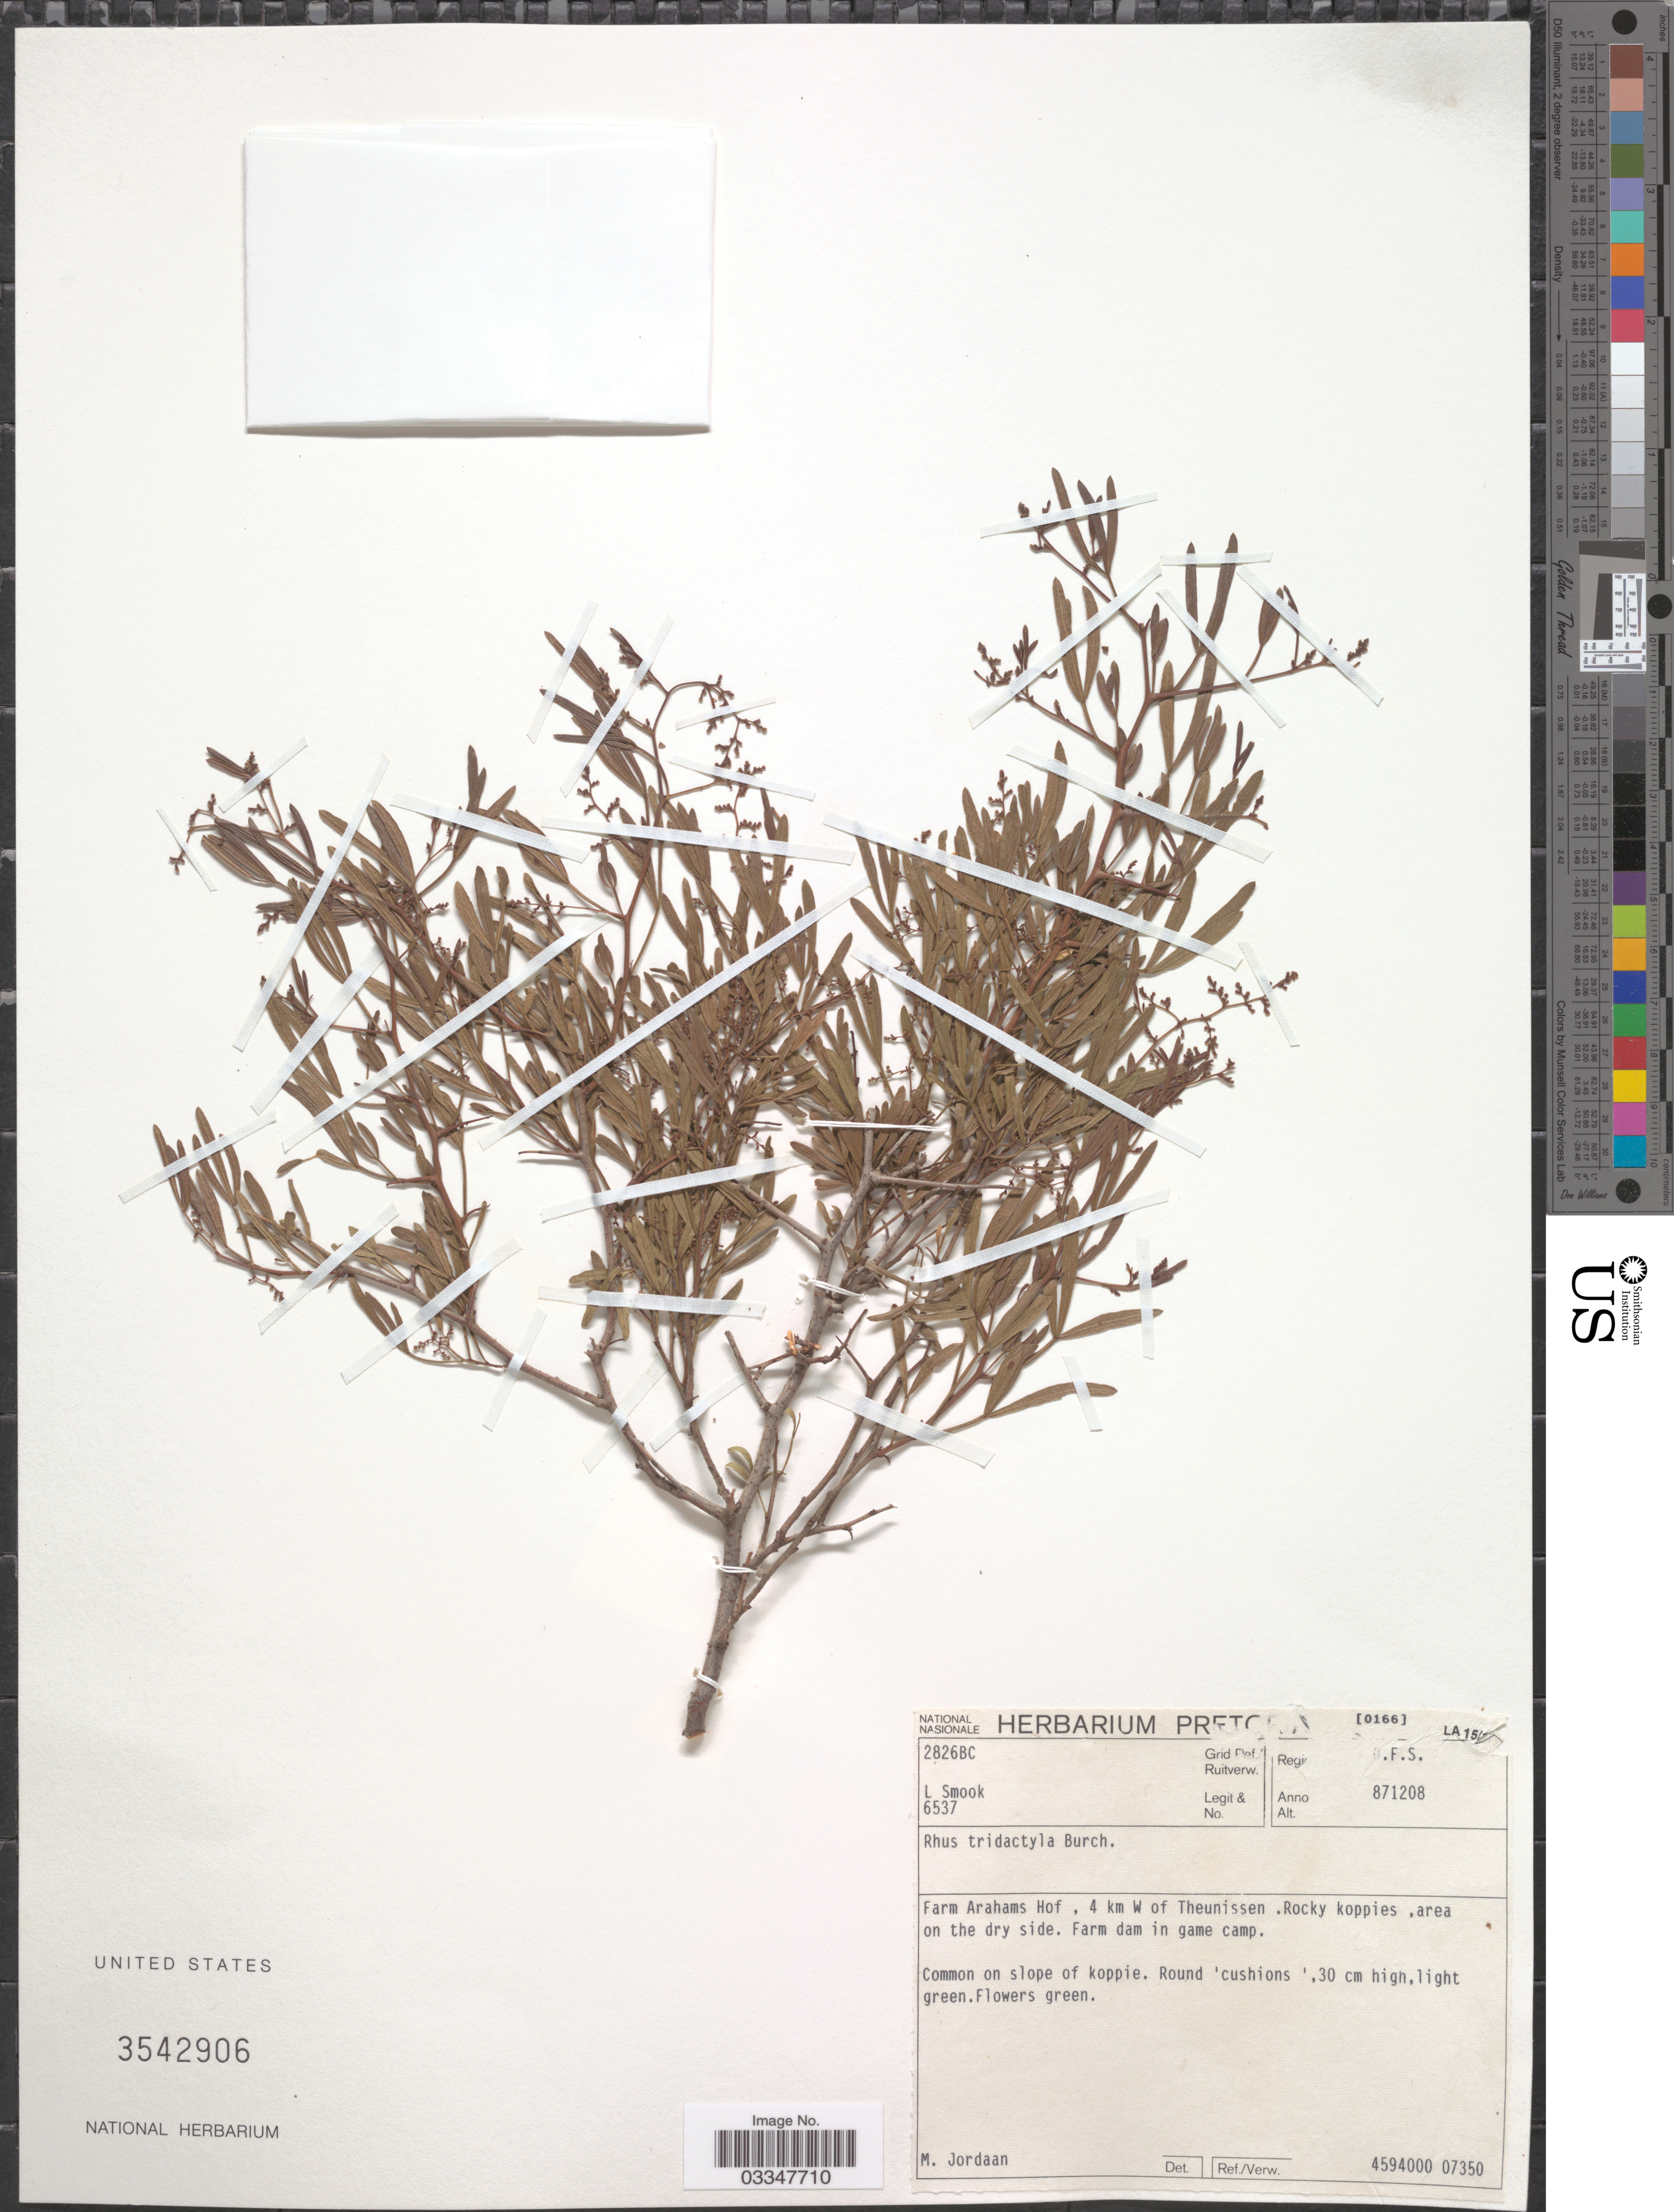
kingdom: Plantae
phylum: Tracheophyta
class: Magnoliopsida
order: Sapindales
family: Anacardiaceae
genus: Rhus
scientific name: Rhus tridactyla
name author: Burch.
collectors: L. Smook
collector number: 6537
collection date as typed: Transcribed d/m/y: 8/12/87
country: South Africa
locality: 2826BC Grid Ref./Ruitverw. Regio D.F.S. Farm Arahams Hof, 4 km W of Theunissen.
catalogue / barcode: US 3542906